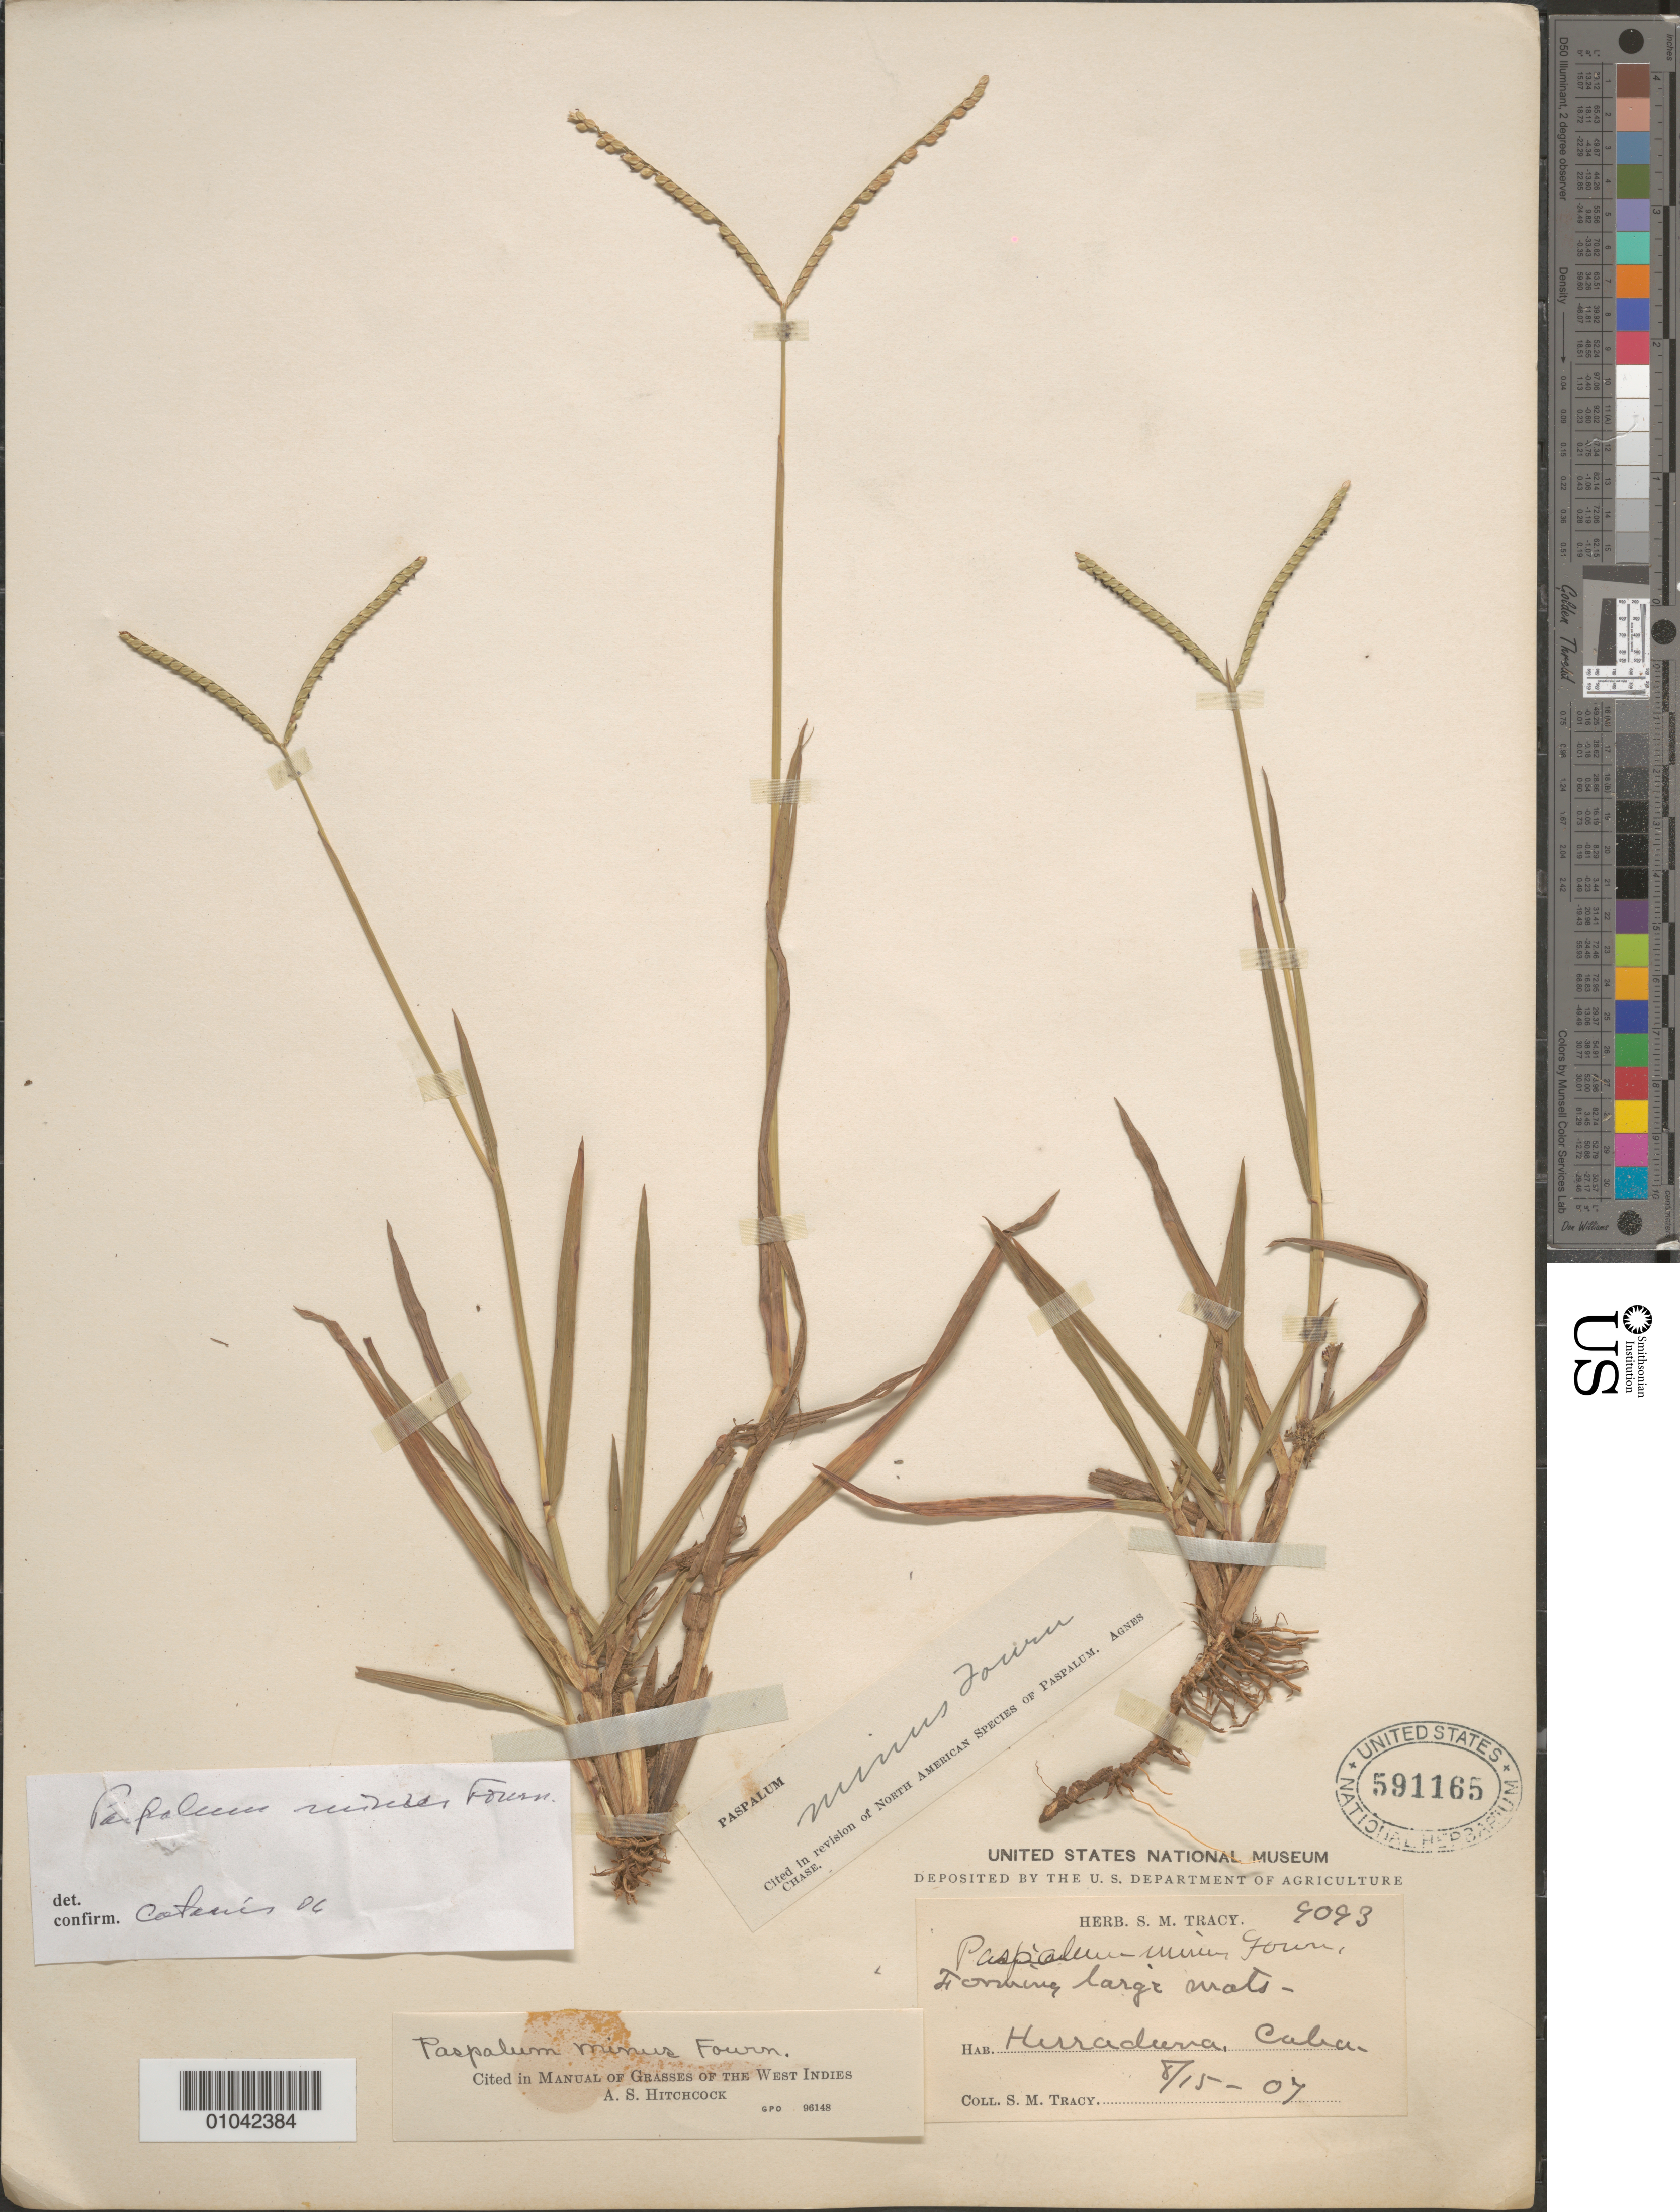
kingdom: Plantae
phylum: Tracheophyta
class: Liliopsida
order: Poales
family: Poaceae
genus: Paspalum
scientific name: Paspalum minus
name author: E. Fourn.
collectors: S. M. Tracy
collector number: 9093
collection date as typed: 15 Aug 1907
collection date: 1907-08-15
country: Cuba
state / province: Ciego de Ávila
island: Cuba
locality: Herradura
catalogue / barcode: US 591165